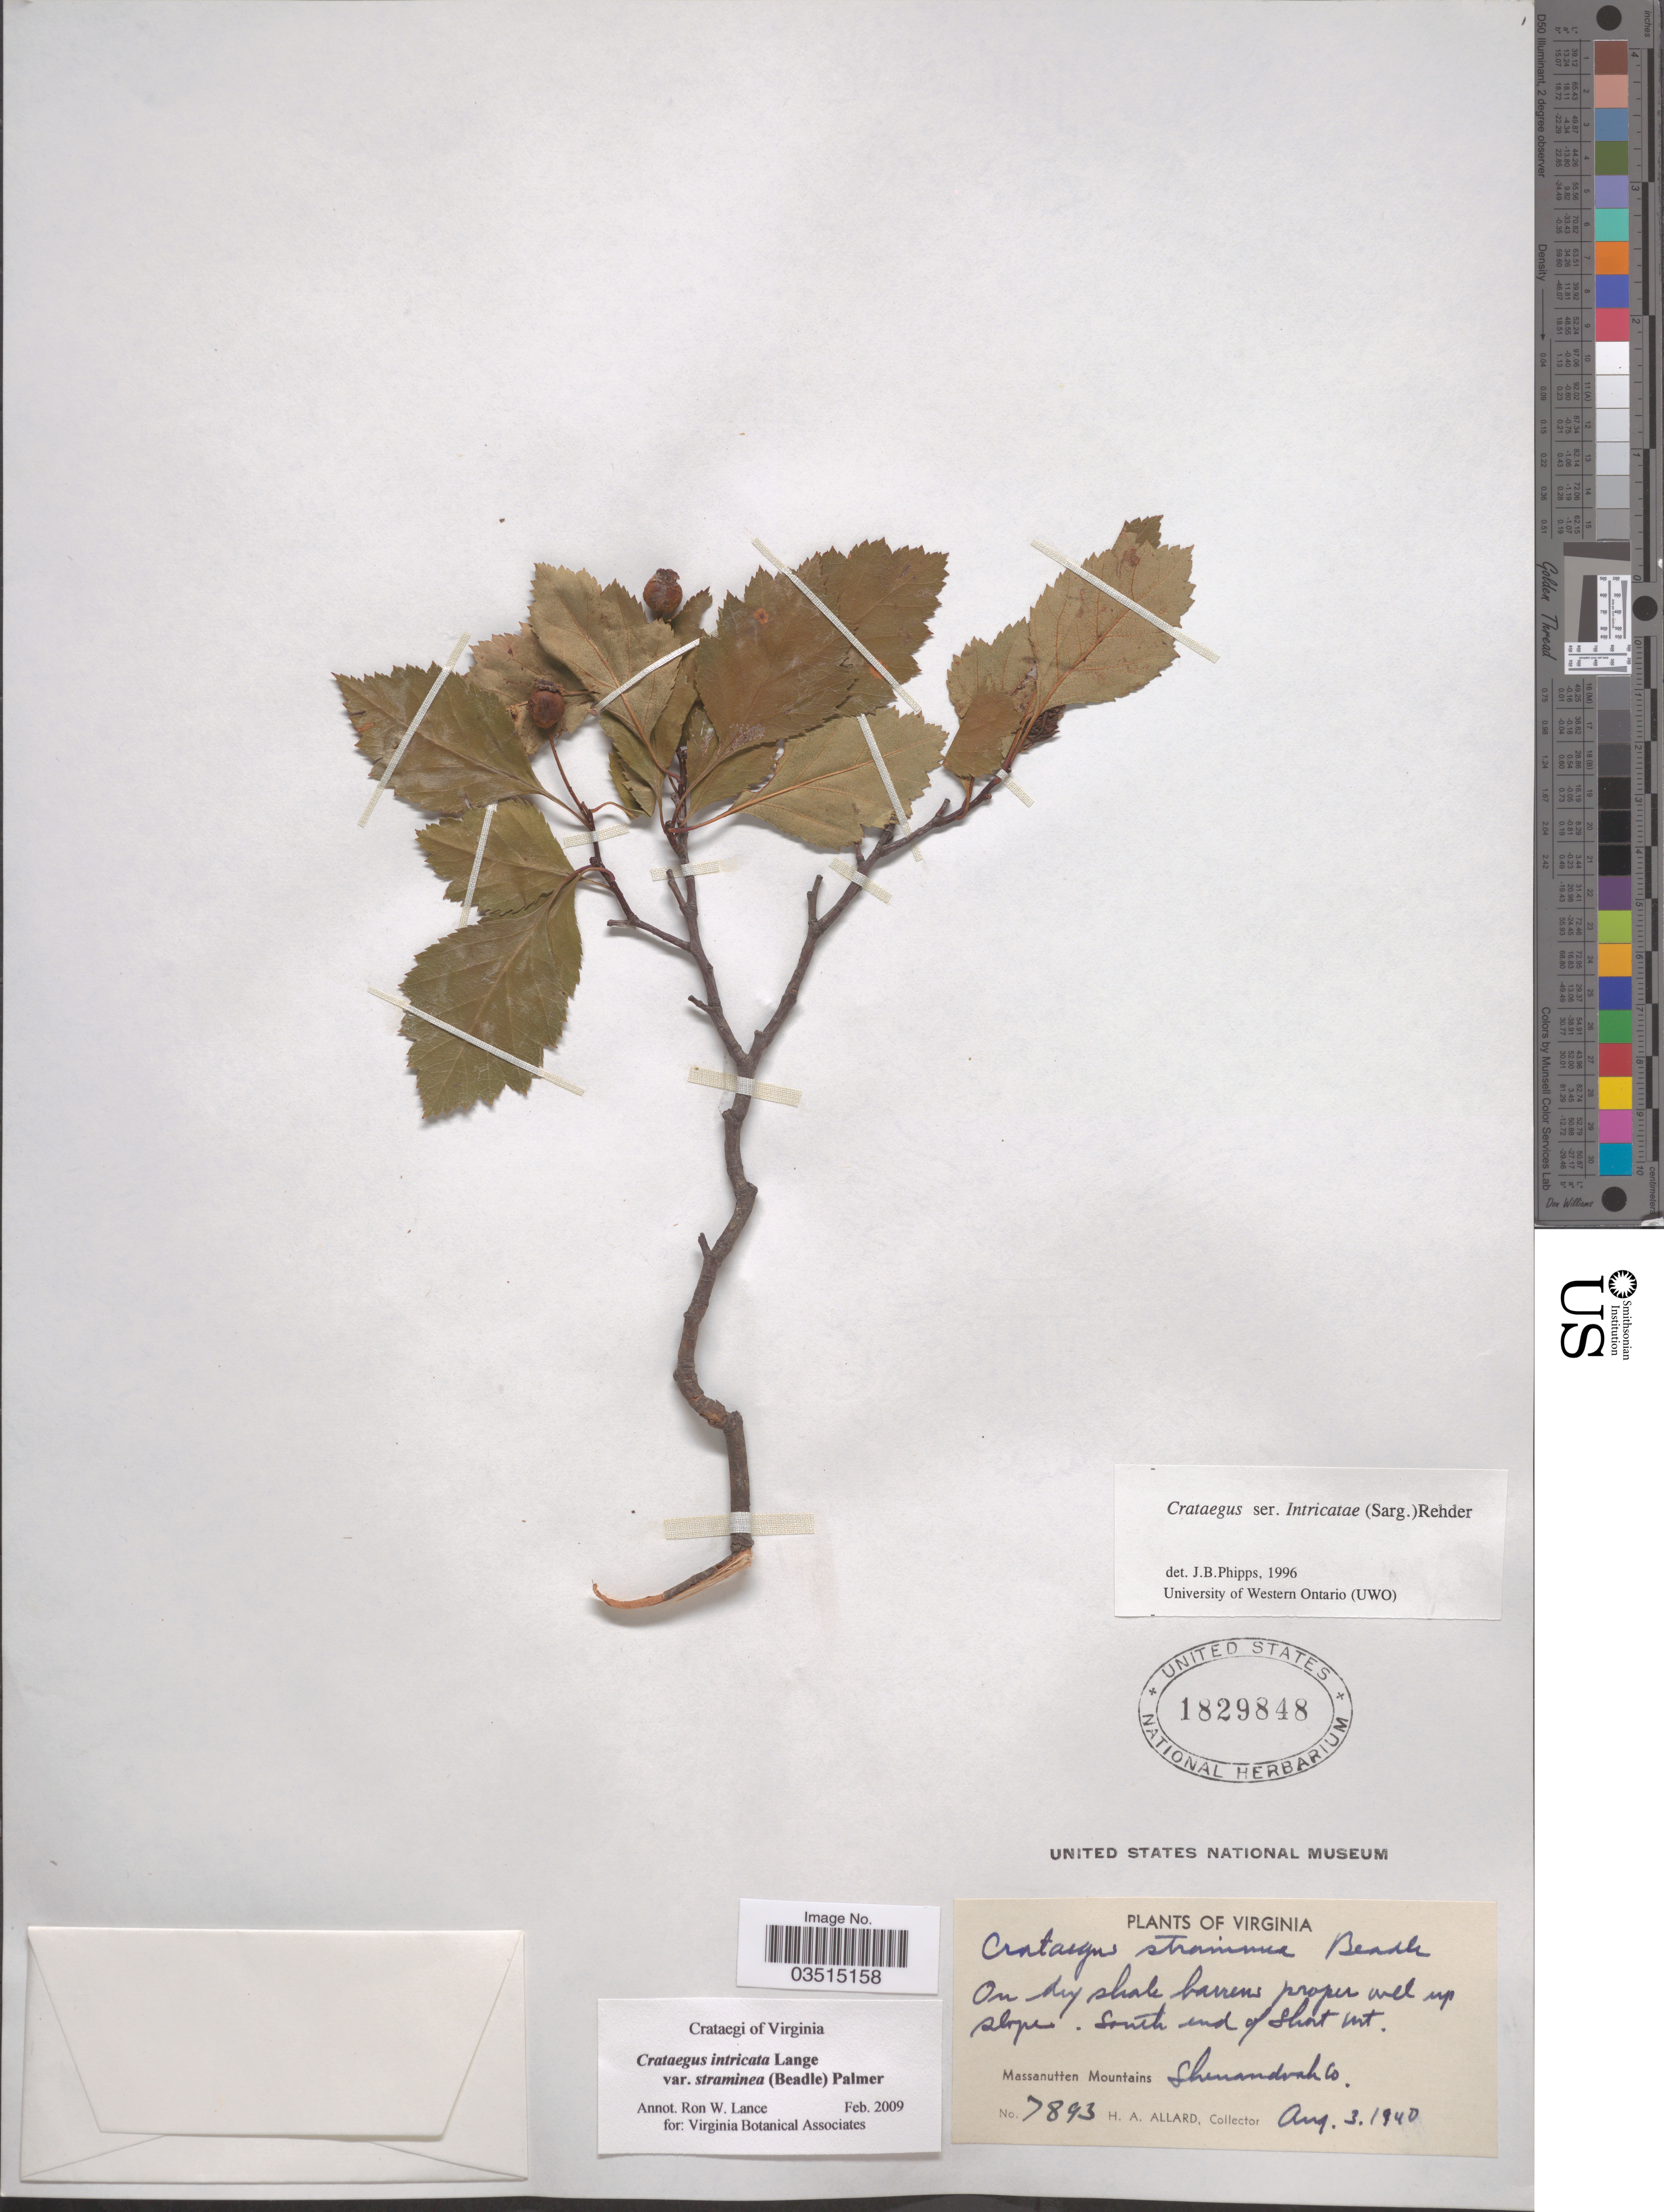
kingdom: Plantae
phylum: Tracheophyta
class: Magnoliopsida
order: Rosales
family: Rosaceae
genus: Crataegus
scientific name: Crataegus intricata var. straminea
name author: (Beadle) E.J. Palmer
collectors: H. A. Allard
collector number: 7893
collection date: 1940-08-03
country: United States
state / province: Virginia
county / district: Shenandoah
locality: On dry shale barrens proper well up slope. South end of Short Mt. Massanutten Mountains. Shenandoah Co.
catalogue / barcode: US 1829848